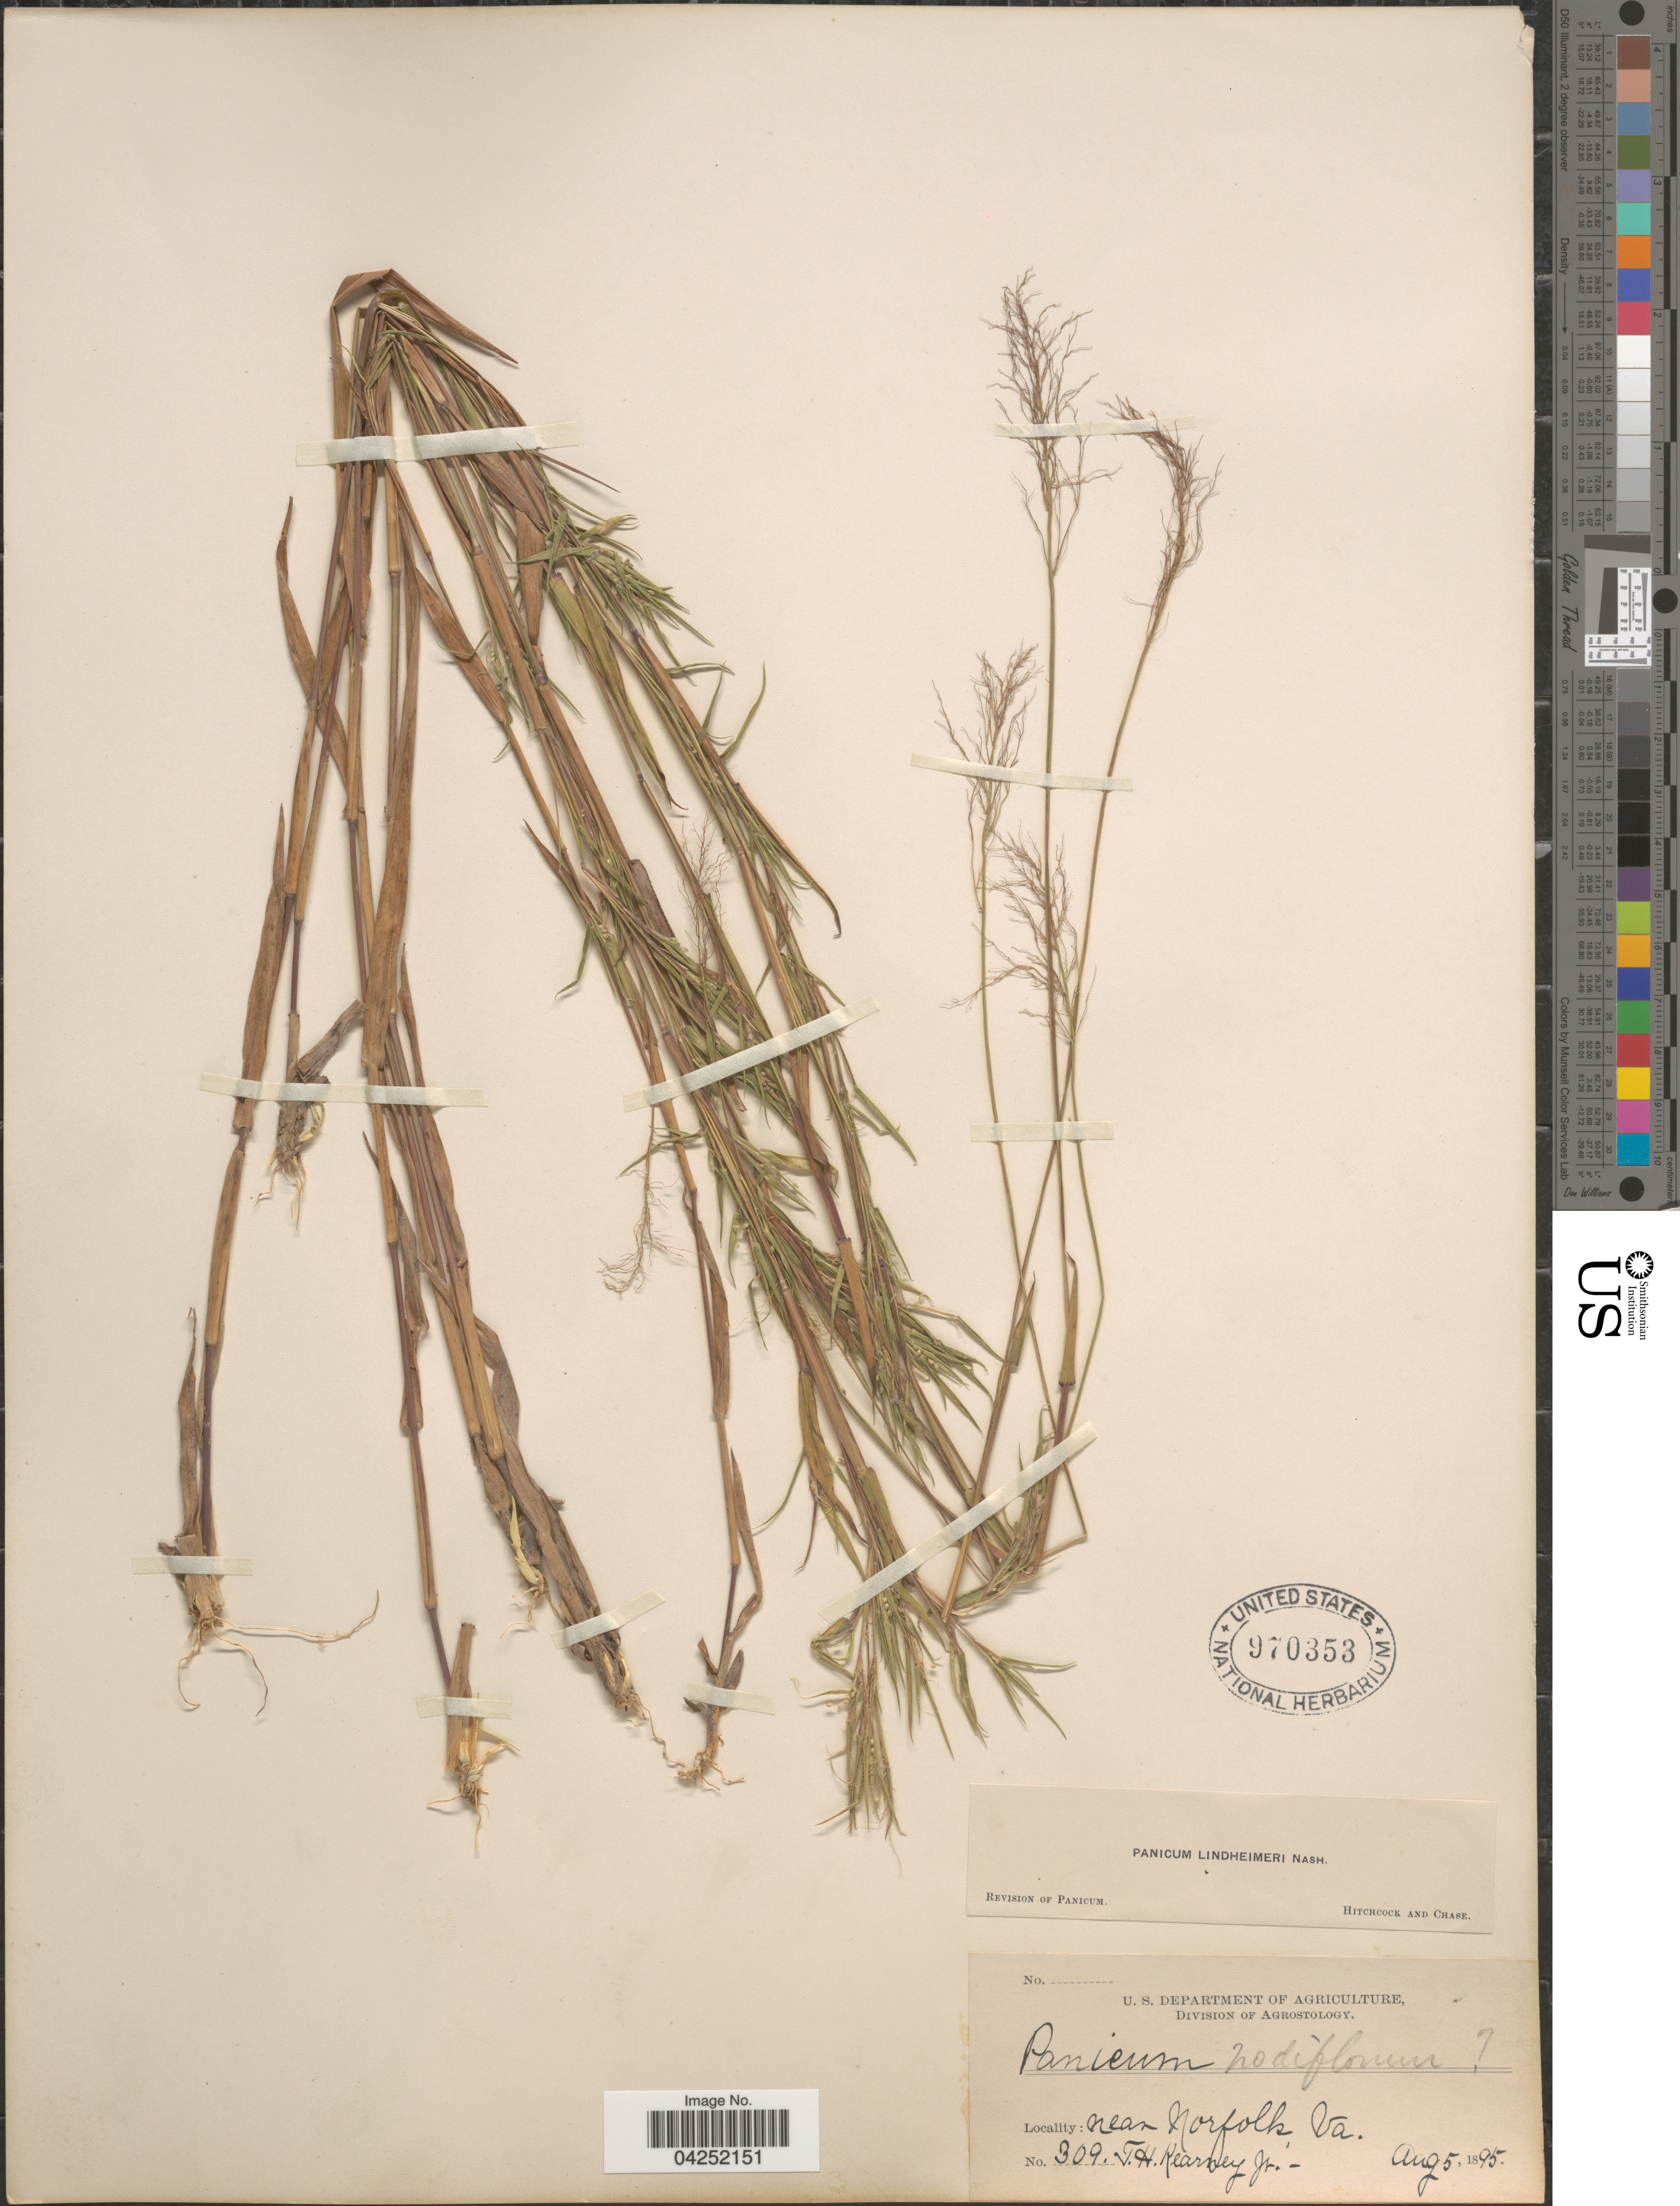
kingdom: Plantae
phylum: Tracheophyta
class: Liliopsida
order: Poales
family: Poaceae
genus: Dichanthelium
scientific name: Dichanthelium acuminatum var. lindheimeri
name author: (Nash) Gould & C.A. Clark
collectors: T. H. Kearney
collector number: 309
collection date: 1895-08-05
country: United States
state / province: Virginia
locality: Near Norfolk.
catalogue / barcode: US 970353